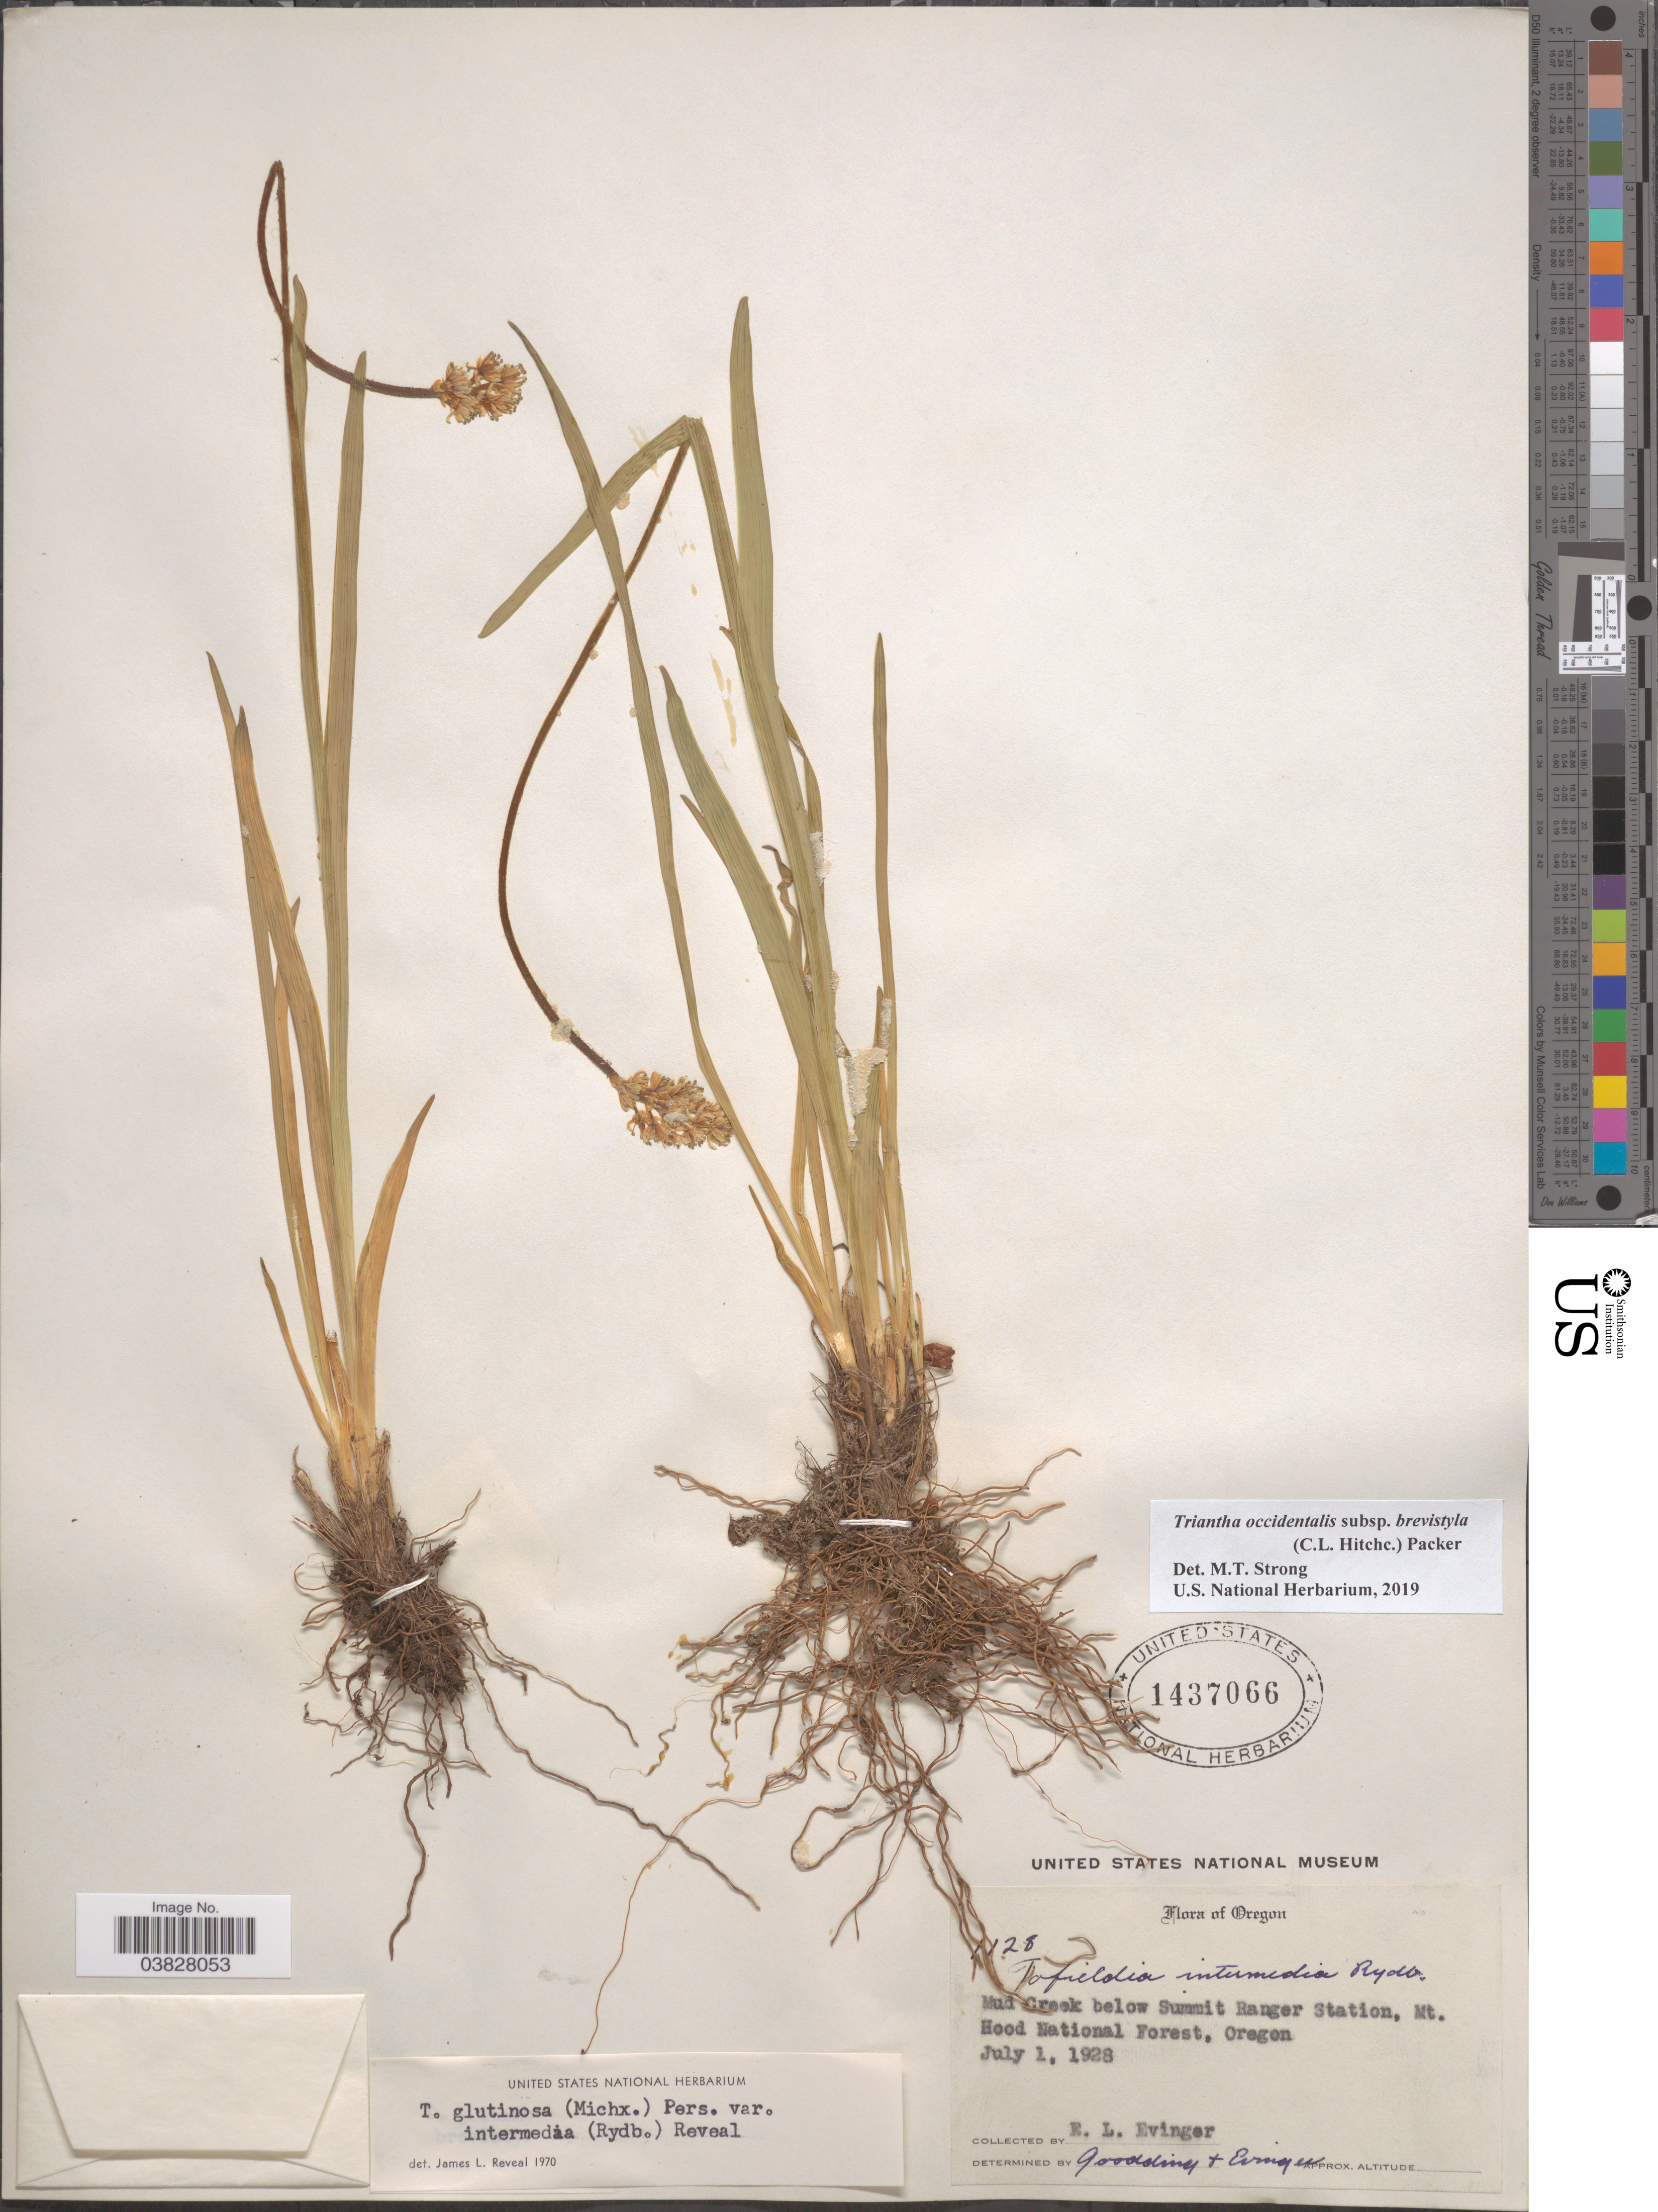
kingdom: Plantae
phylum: Tracheophyta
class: Liliopsida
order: Alismatales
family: Tofieldiaceae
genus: Triantha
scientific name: Triantha occidentalis subsp. brevistyla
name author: (C.L. Hitchc.) Packer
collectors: E. Evinger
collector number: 1128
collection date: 1928-07-01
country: United States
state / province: Oregon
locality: Mud Creek below Summit Ranger Station, Mt. Hood National Forest.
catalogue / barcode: US 1437066